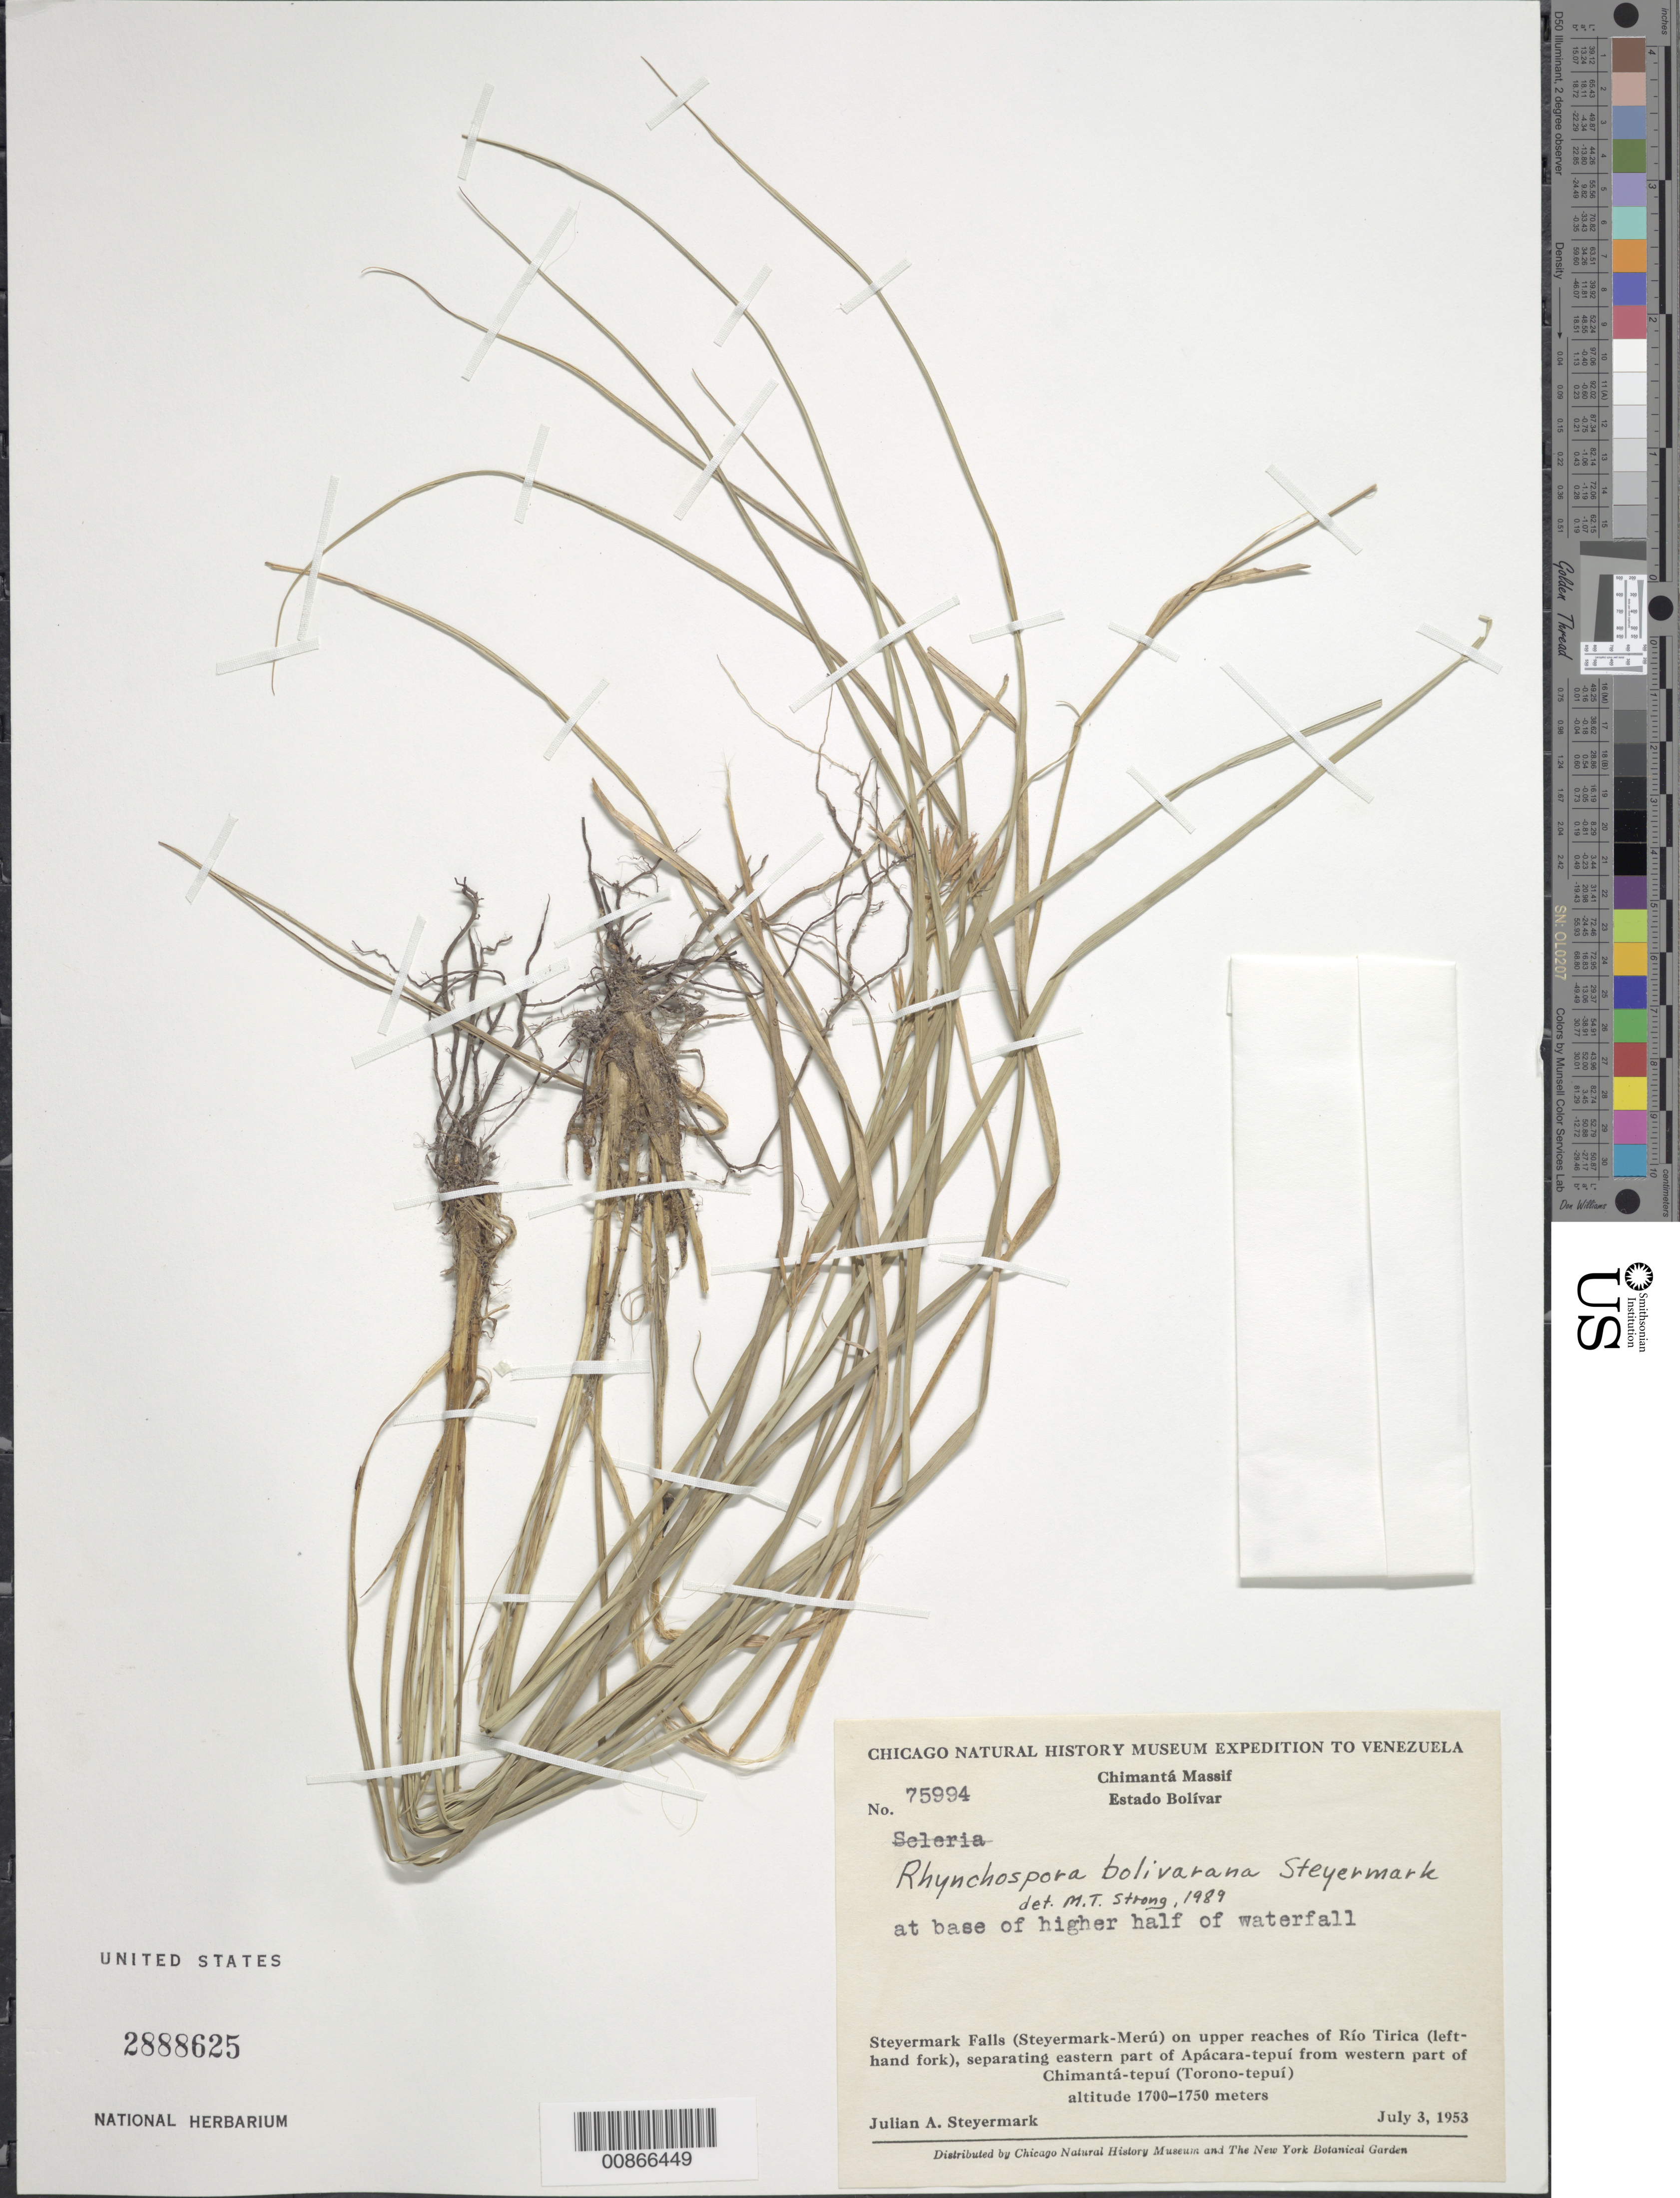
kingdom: Plantae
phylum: Tracheophyta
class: Liliopsida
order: Poales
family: Cyperaceae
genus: Rhynchospora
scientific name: Rhynchospora bolivarana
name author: Steyerm.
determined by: Strong, M. T., (US), Smithsonian Institution - National Museum of Natural History (UNITED STATES)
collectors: J. Steyermark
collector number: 75994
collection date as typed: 3-Jul-53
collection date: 1953-07-03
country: Venezuela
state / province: Bolívar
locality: Steyermark Falls, Río Tirica, between Apácara-tepuí and Chimantá-tepuí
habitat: Base of higher half of waterfall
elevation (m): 1700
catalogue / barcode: US 2888625